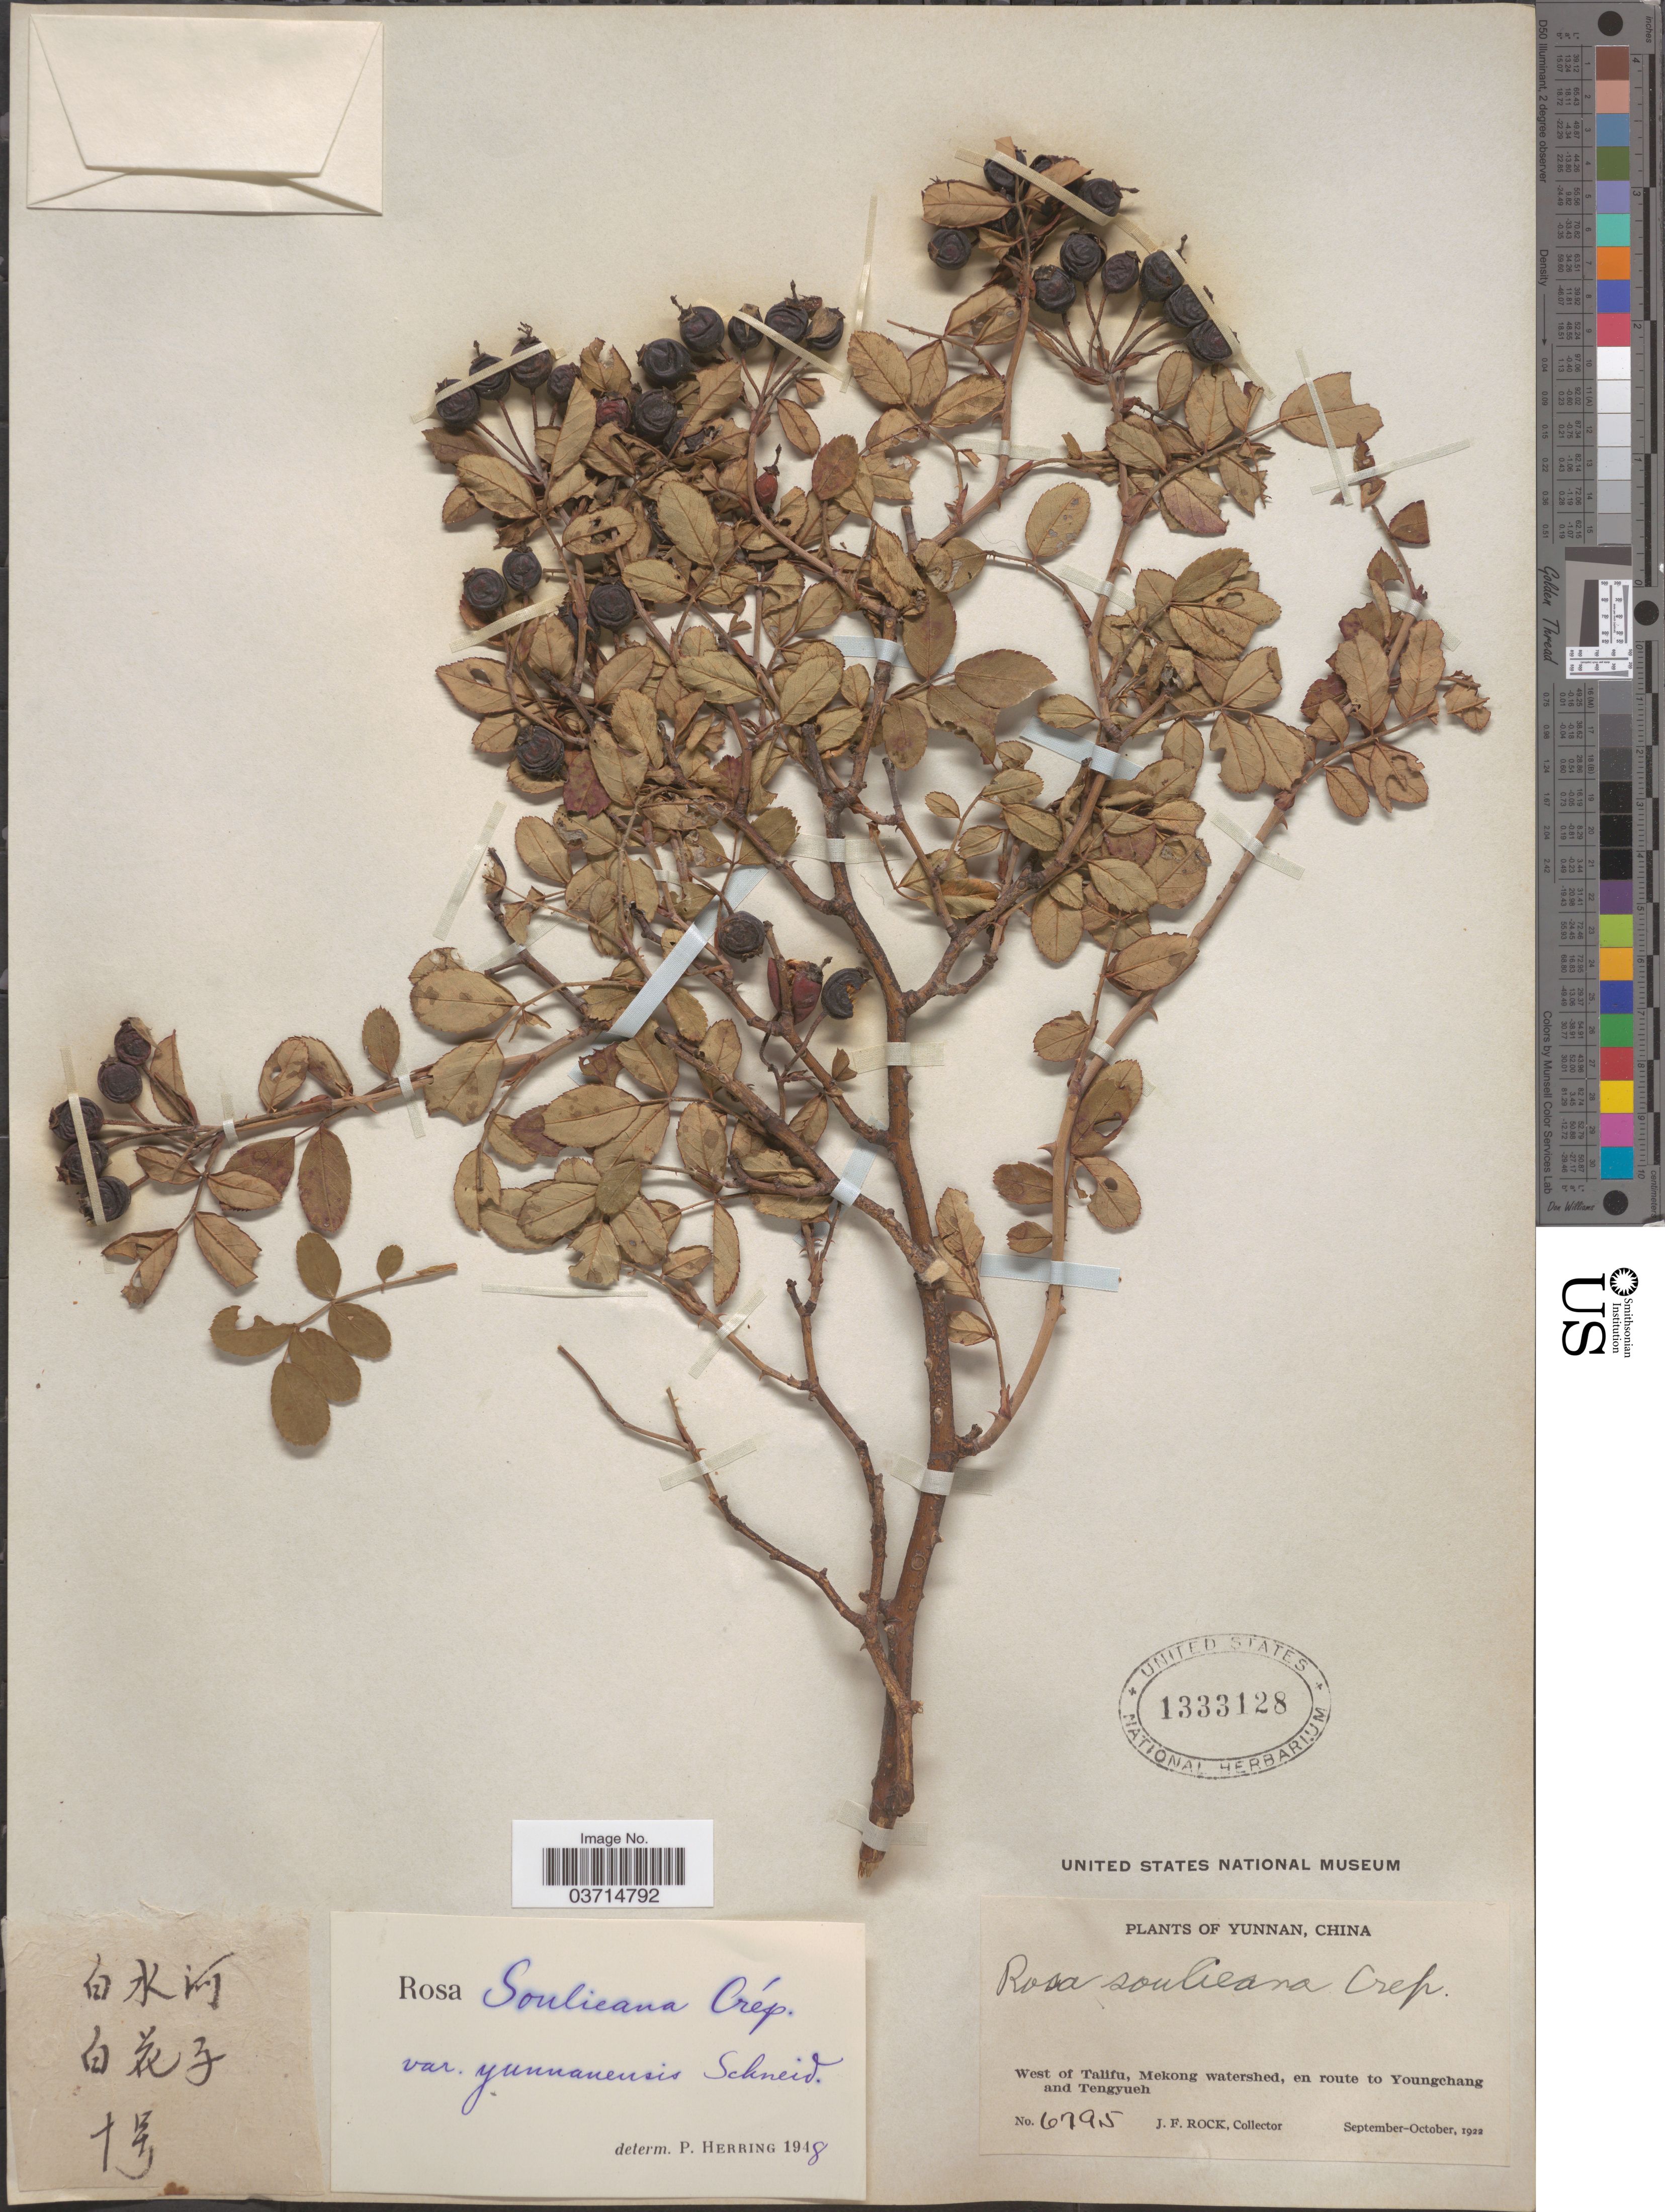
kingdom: Plantae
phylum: Tracheophyta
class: Magnoliopsida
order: Rosales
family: Rosaceae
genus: Rosa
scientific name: Rosa soulieana var. yunnanensis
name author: C.K. Schneid.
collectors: J. Rock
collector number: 6795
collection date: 1922-09/1922-10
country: China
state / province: Yunnan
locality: West of Talifu, Mekong watershed, en route to Youngchang and Tengyueh.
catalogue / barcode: US 1333128